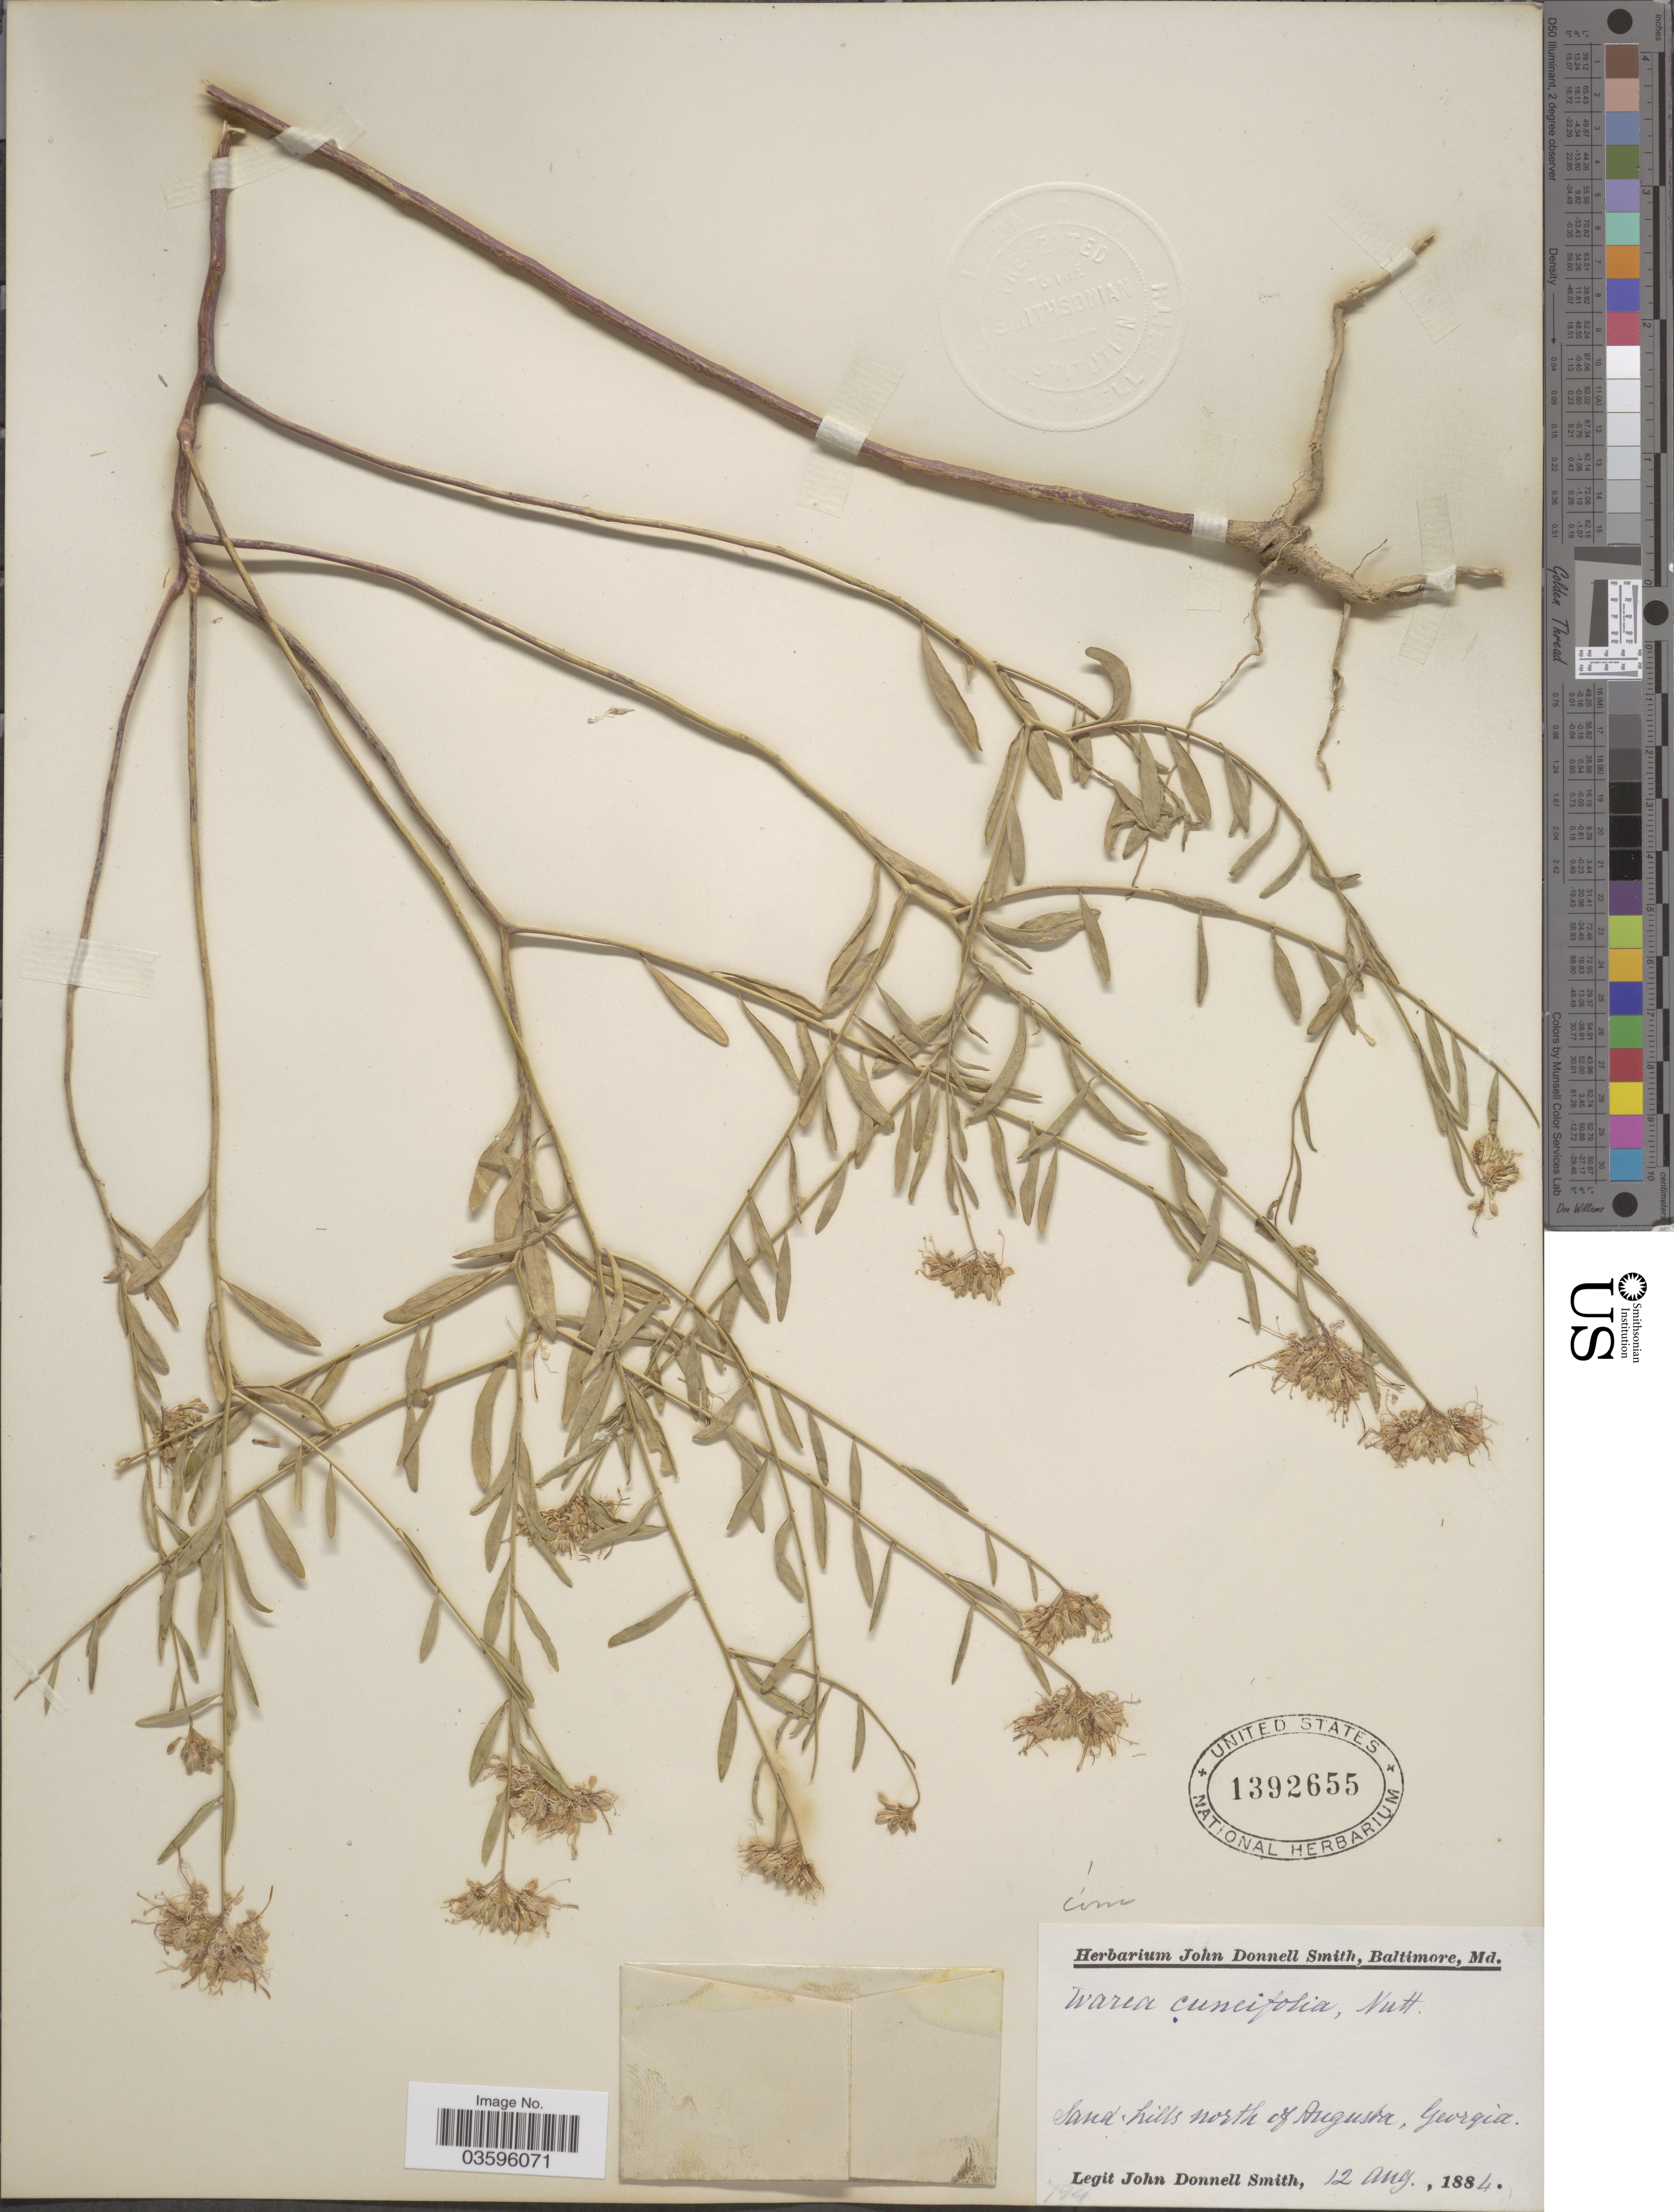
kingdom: Plantae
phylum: Tracheophyta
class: Magnoliopsida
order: Brassicales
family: Brassicaceae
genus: Warea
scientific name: Warea cuneifolia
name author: (Muhl. ex Nutt.) Nutt.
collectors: J. Donnell Smith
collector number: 794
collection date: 1884-08-12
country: United States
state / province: Georgia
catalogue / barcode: US 1392655